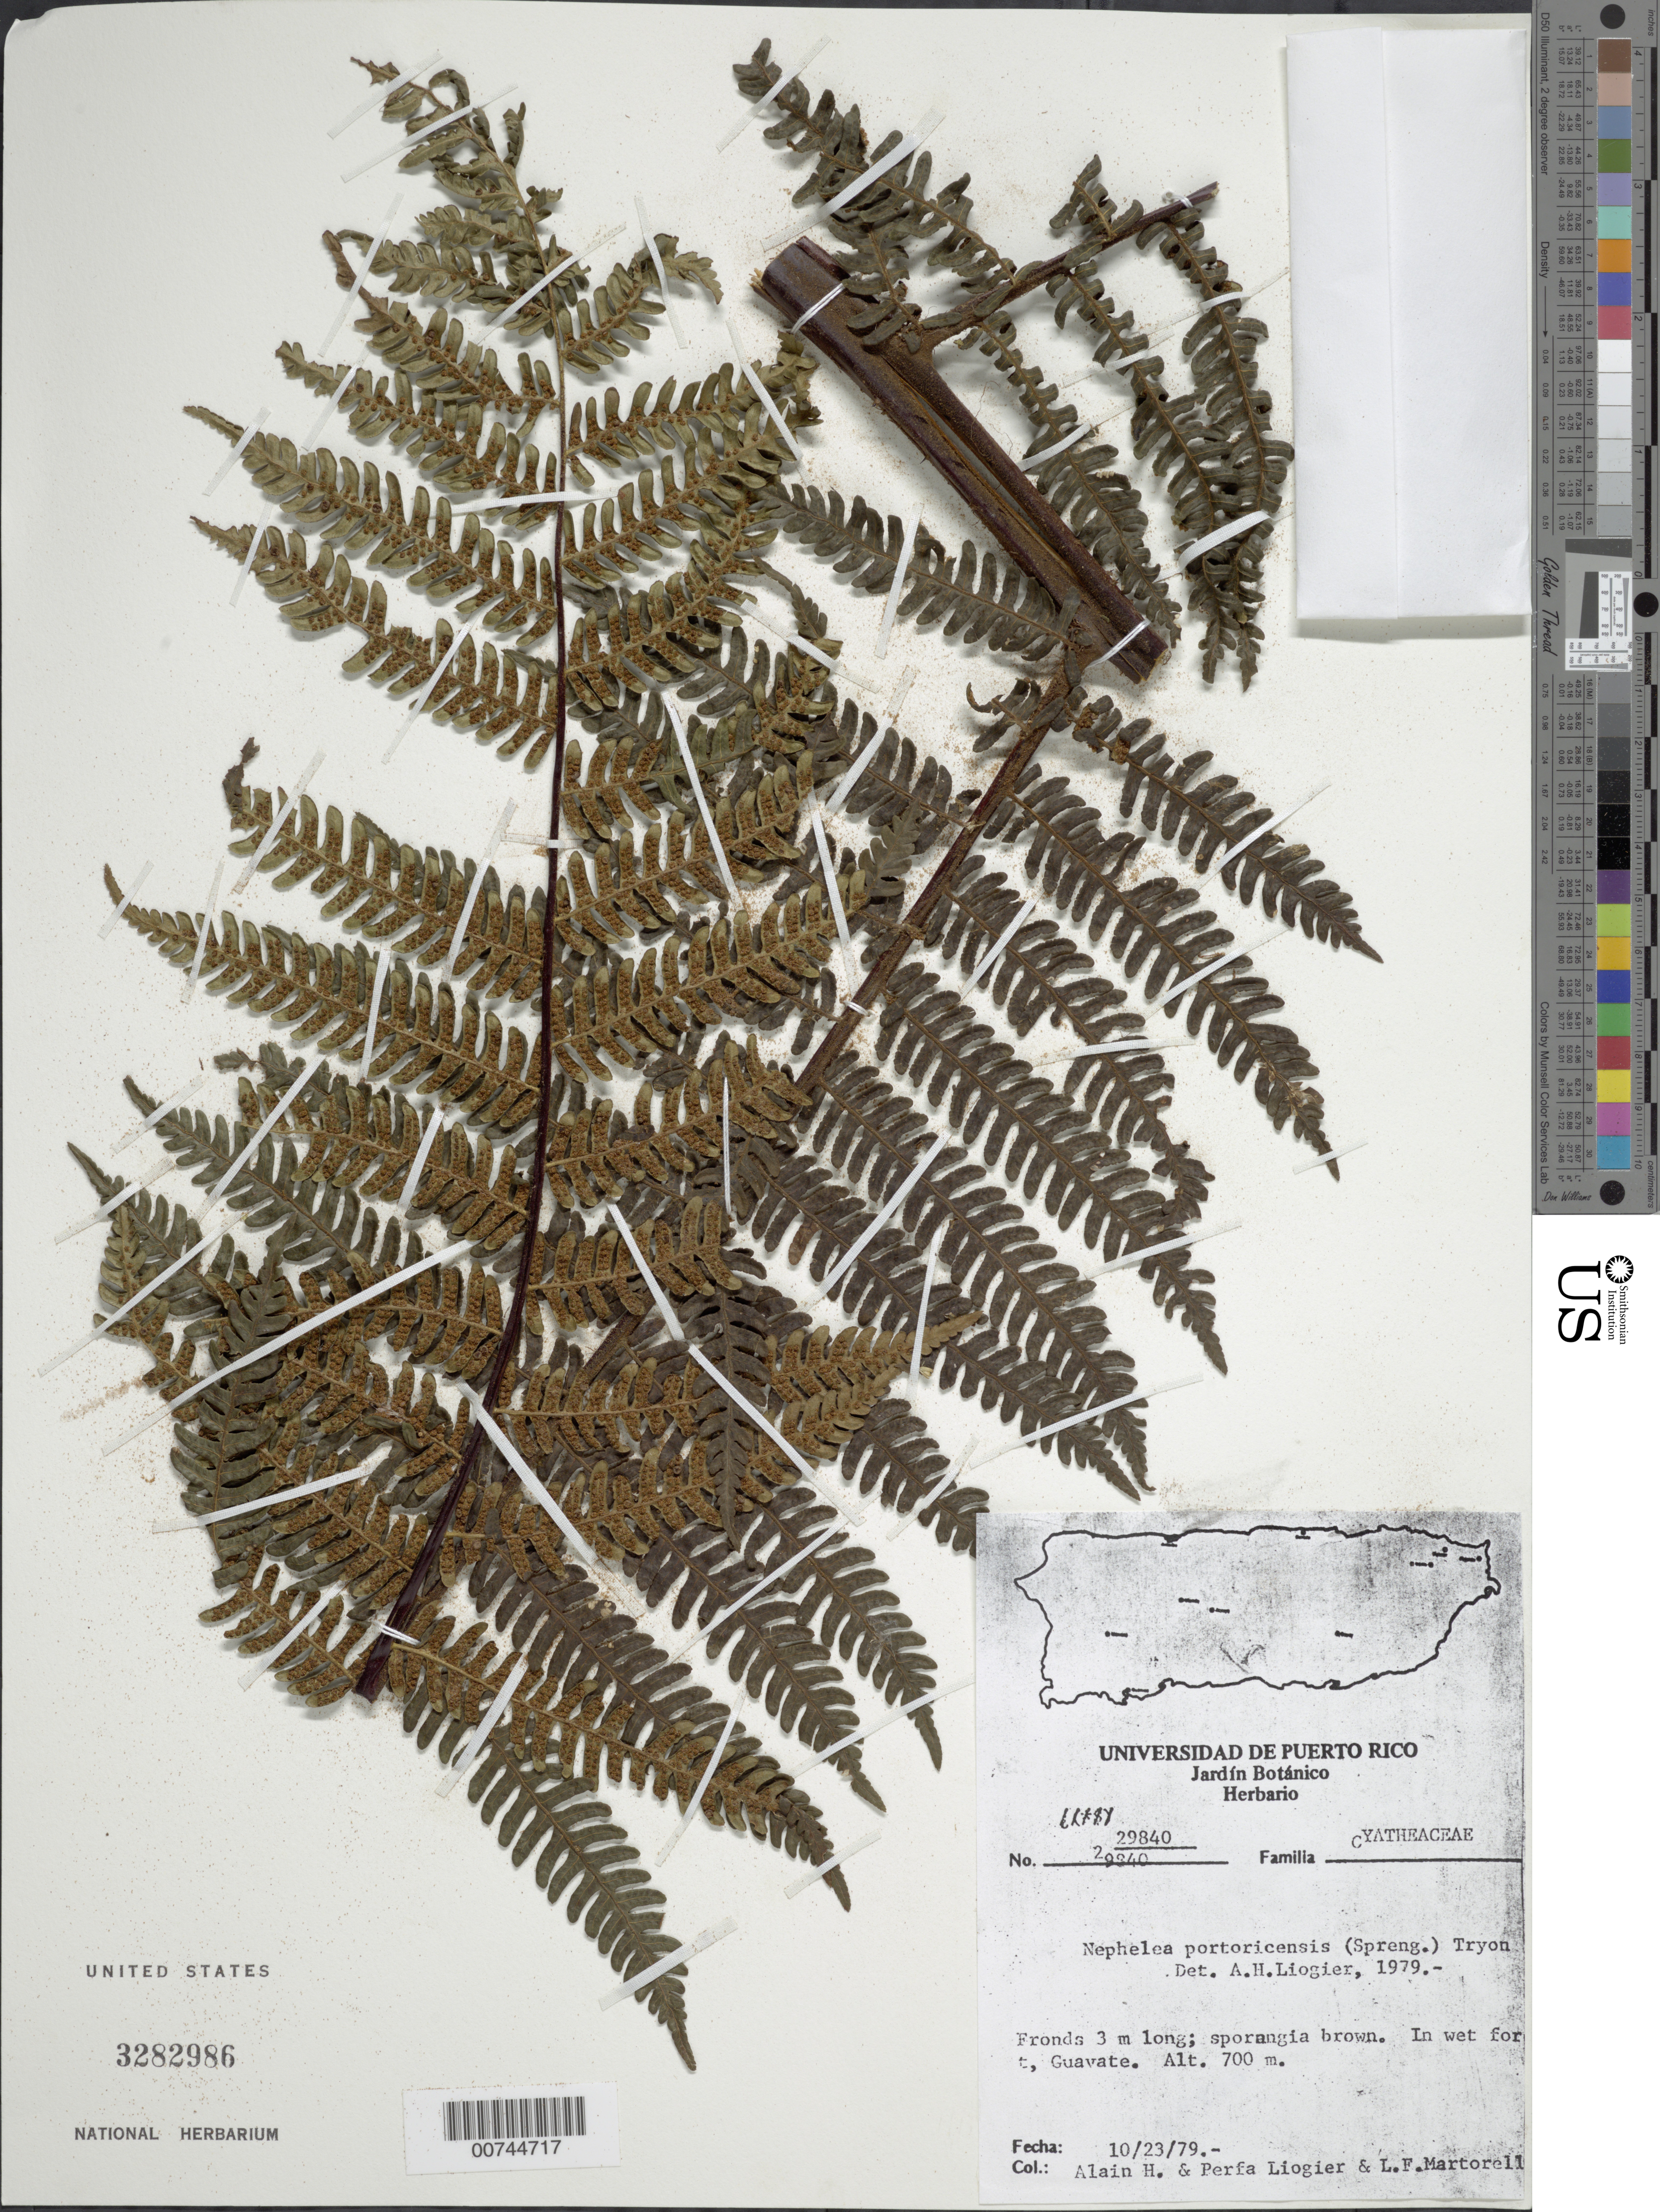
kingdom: Plantae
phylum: Tracheophyta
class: Polypodiopsida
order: Cyatheales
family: Cyatheaceae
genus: Alsophila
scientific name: Alsophila portoricensis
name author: (Spreng. ex Kuhn) D.S. Conant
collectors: A. H. Liogier, M. P. Liogier & L. Martorell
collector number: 29840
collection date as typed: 23 Oct 1979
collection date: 1979-10-23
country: Puerto Rico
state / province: Cayey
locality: Guavate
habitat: In wet forest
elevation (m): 700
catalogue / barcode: US 3282986